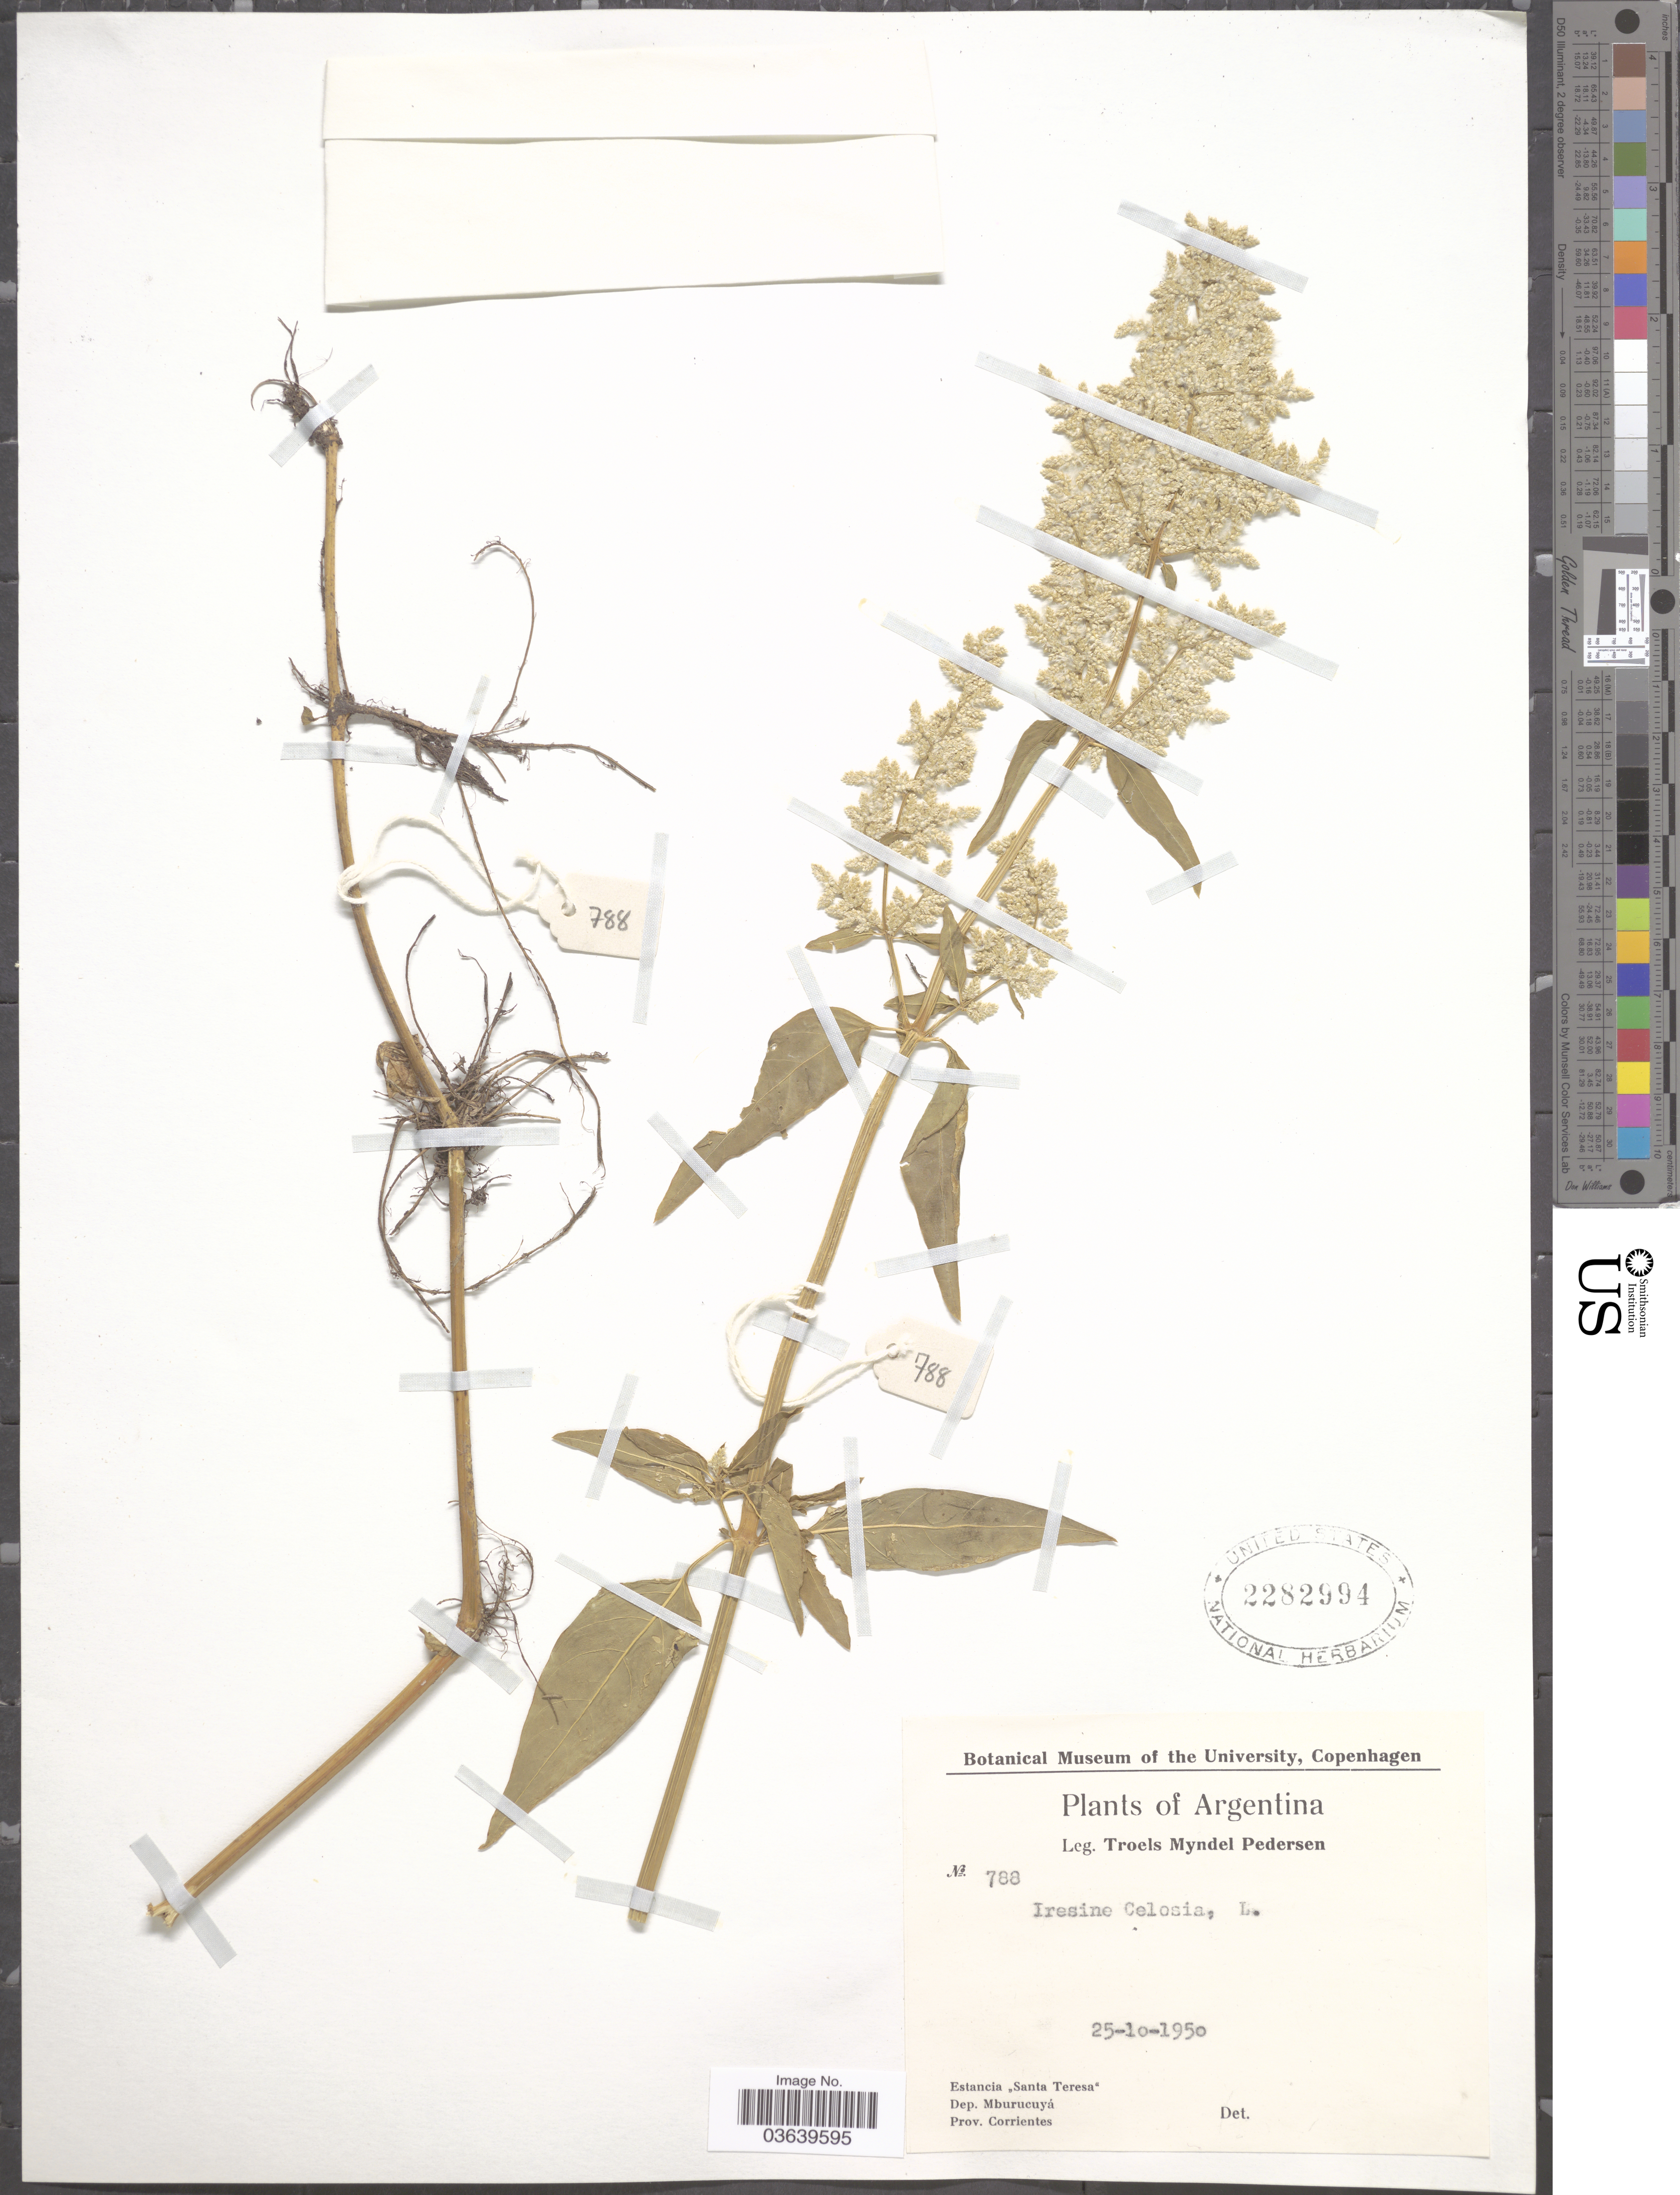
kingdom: Plantae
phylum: Tracheophyta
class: Magnoliopsida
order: Caryophyllales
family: Amaranthaceae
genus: Iresine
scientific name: Iresine diffusa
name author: Humb. & Bonpl. ex Willd.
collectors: T. Pederson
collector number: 788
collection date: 1950-10-25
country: Argentina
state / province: Corrientes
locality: Estancia "Santa Teresa". Dep. Mburucuyá.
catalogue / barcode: US 2282994